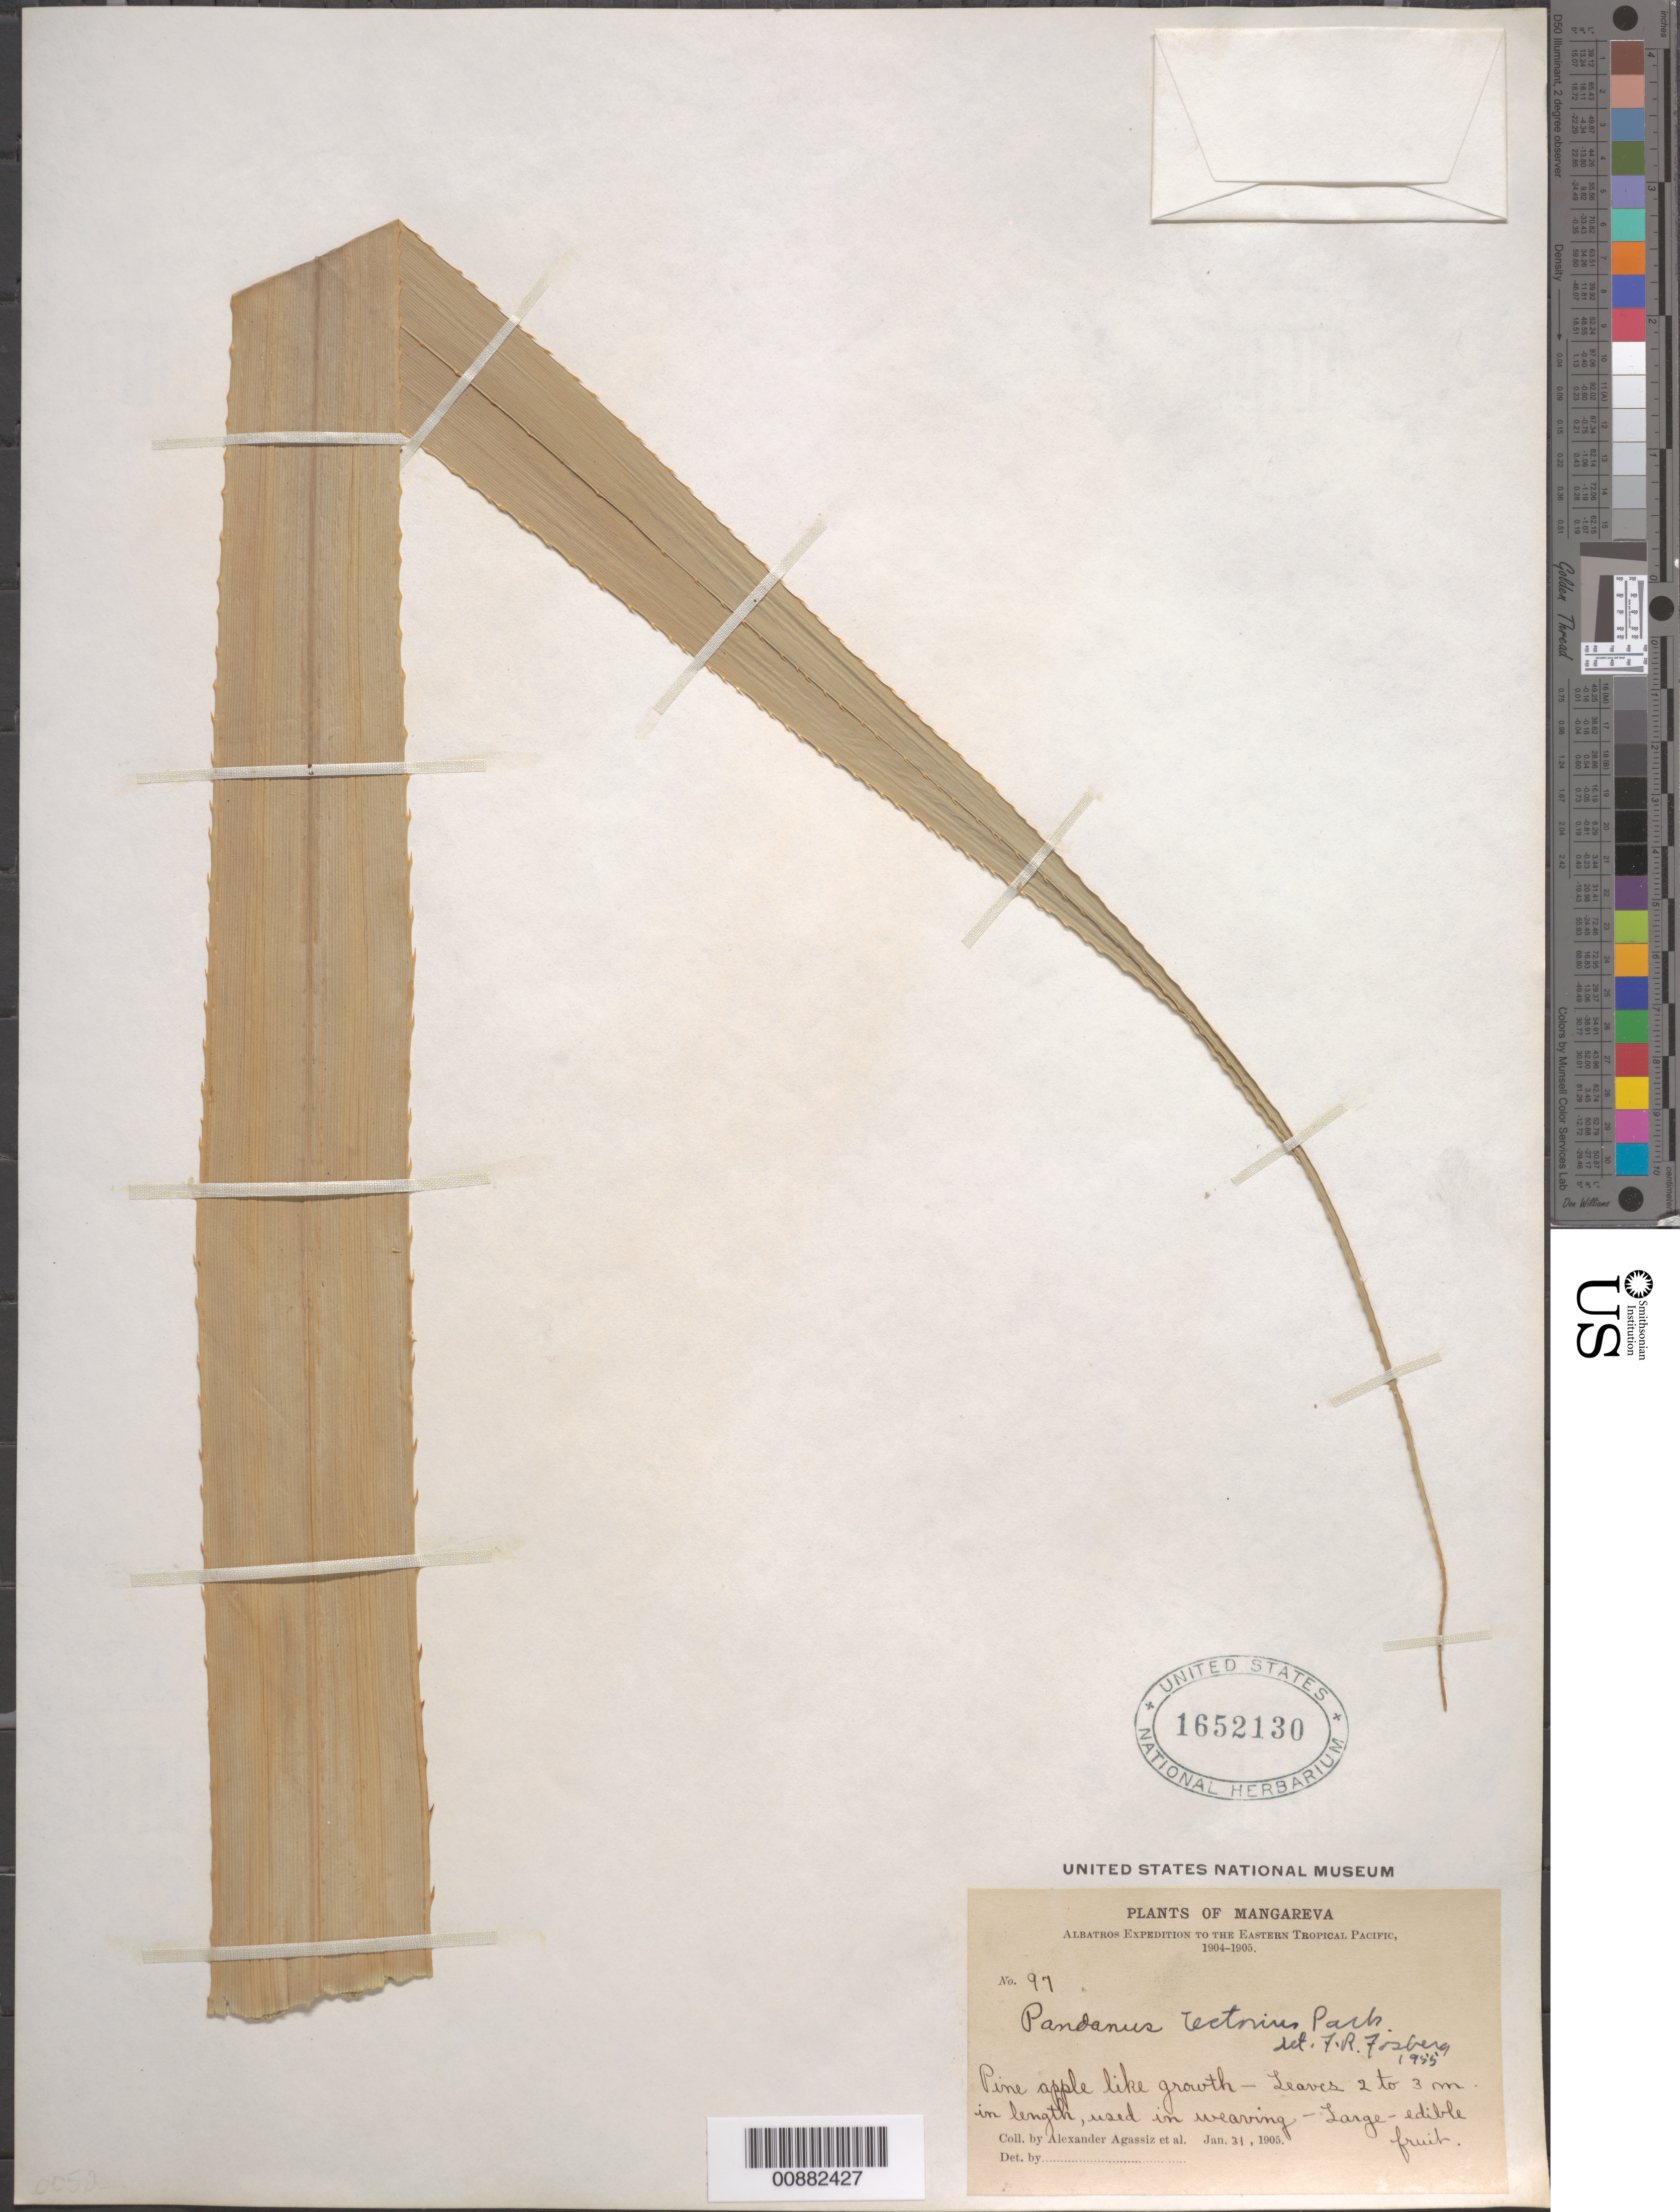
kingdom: Plantae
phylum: Tracheophyta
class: Liliopsida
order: Pandanales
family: Pandanaceae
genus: Pandanus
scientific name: Pandanus tectorius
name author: Parkinson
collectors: A. E. Agassiz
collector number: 97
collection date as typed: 31 Jan 1905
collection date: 1905-01-31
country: French Polynesia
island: Mangareva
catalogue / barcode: US 1652130